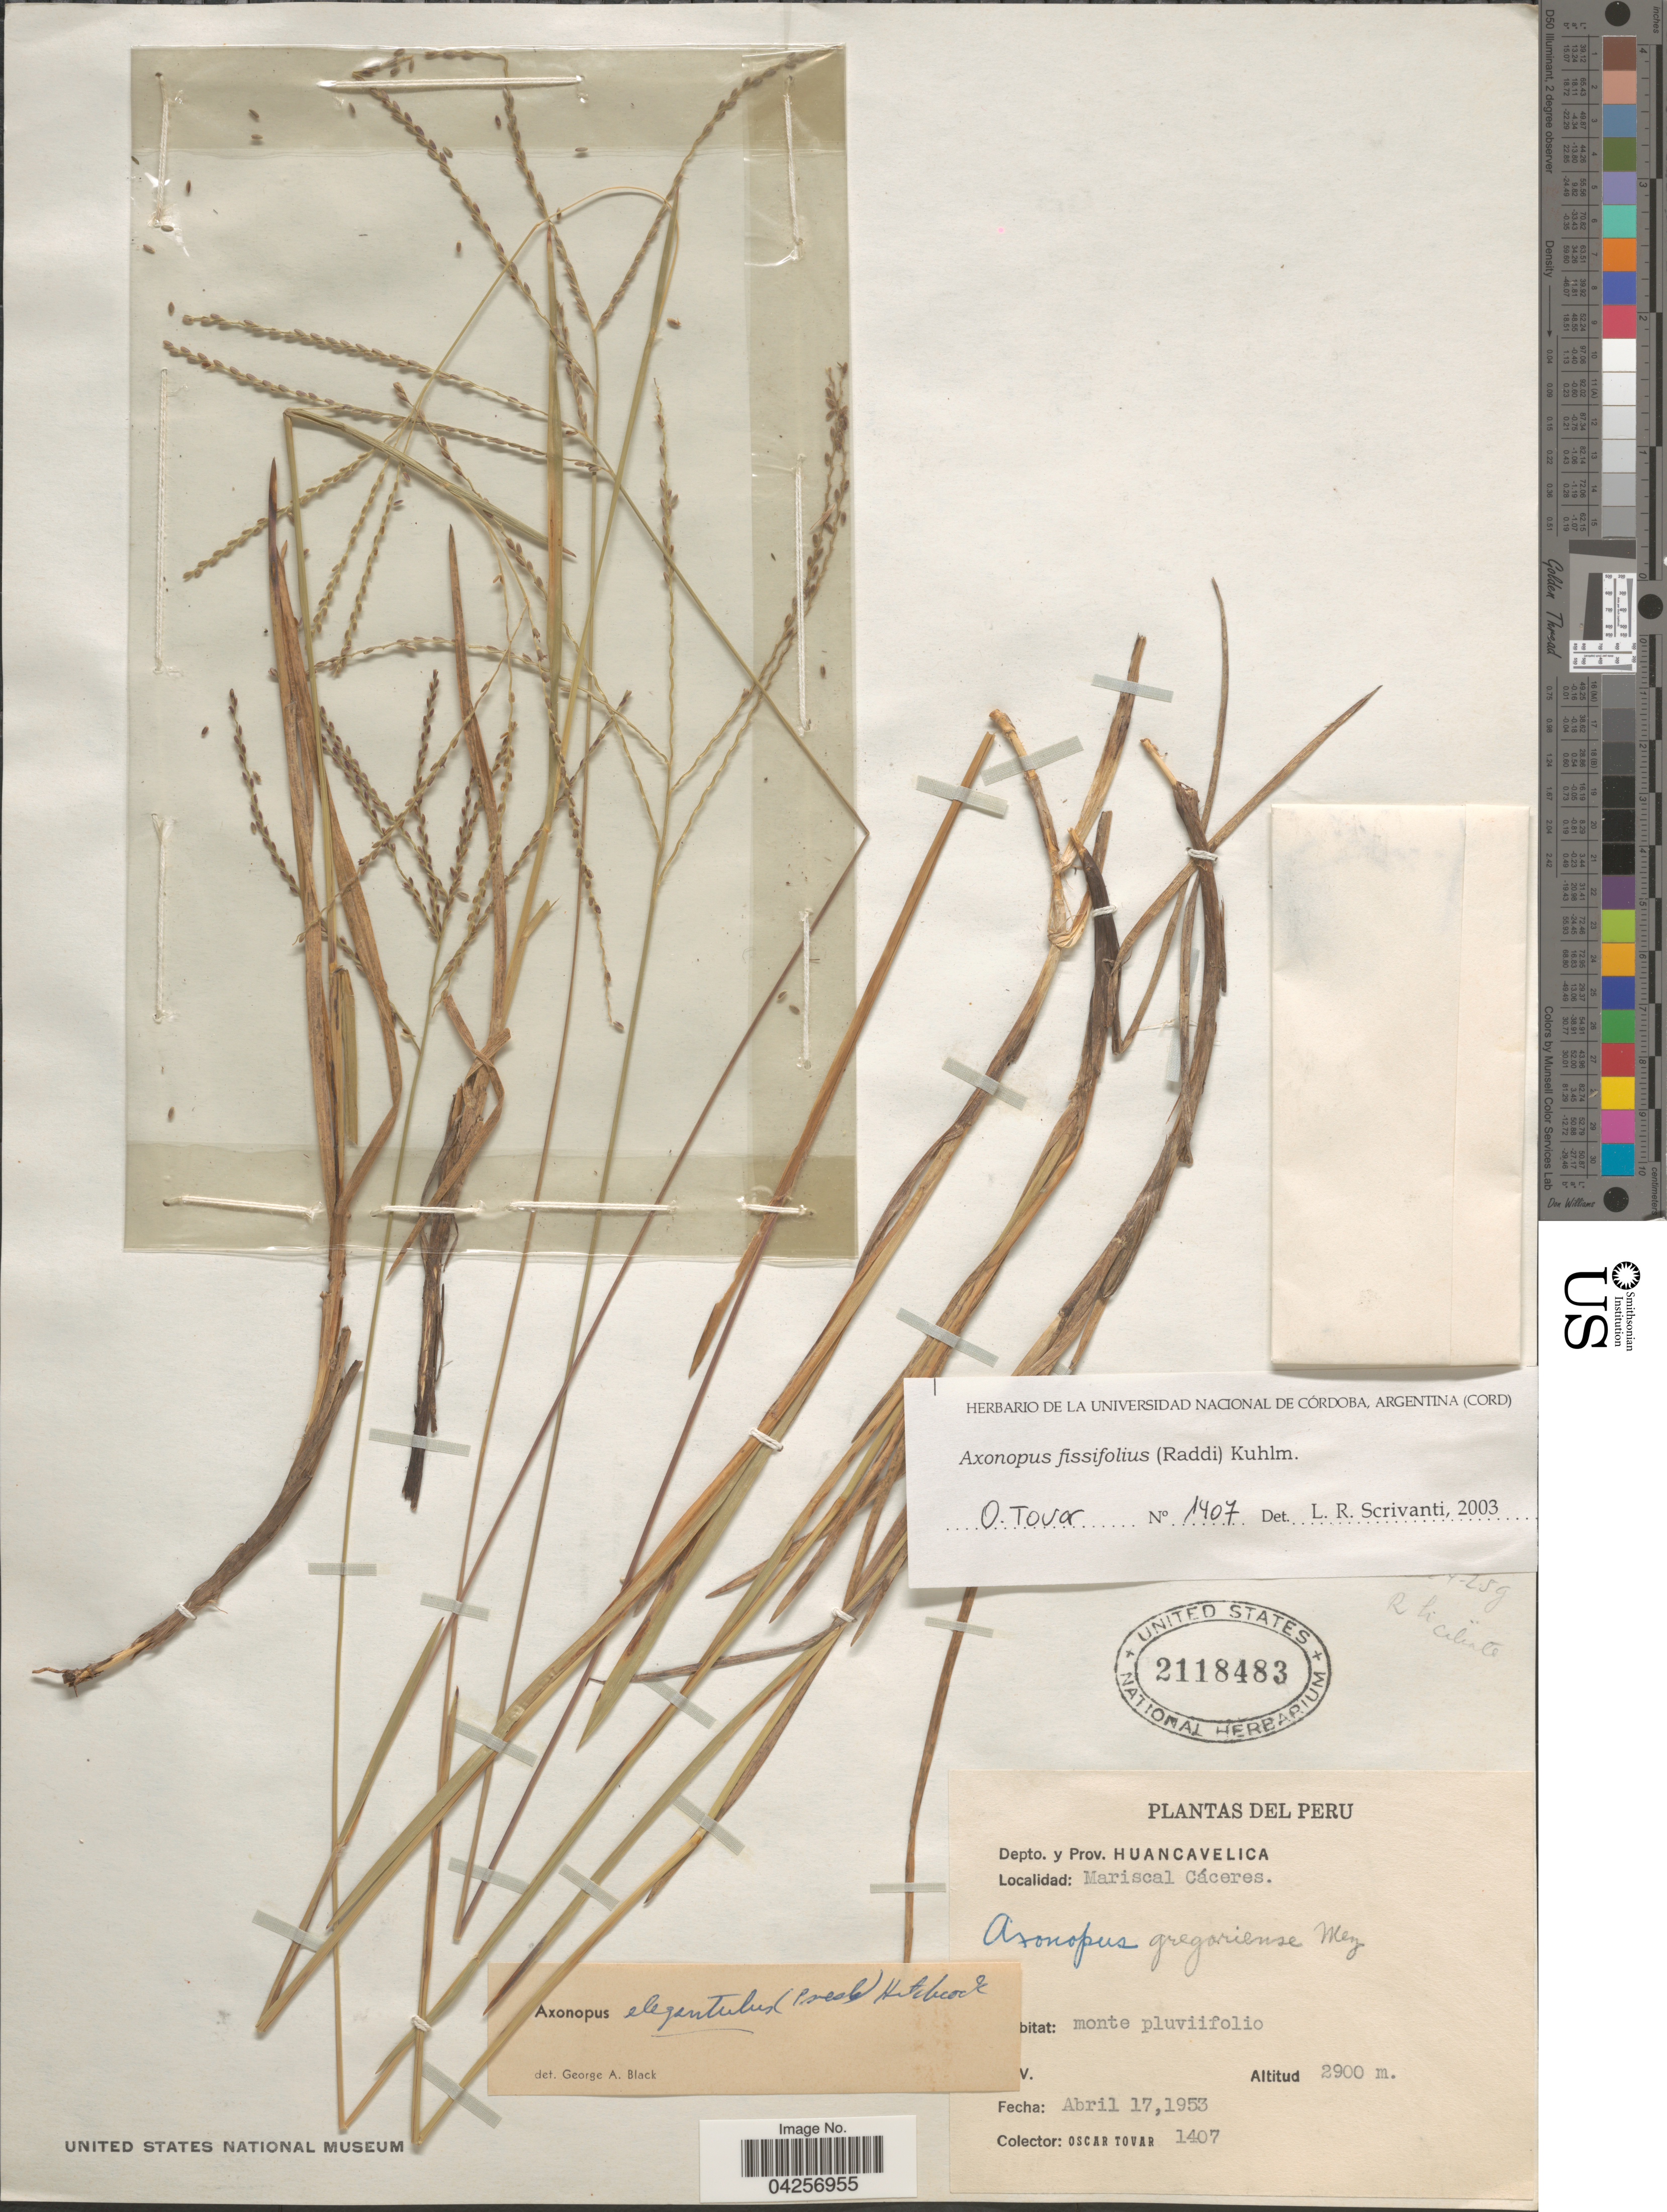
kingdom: Plantae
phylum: Tracheophyta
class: Liliopsida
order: Poales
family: Poaceae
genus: Axonopus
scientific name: Axonopus fissifolius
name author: (Raddi) Kuhlm.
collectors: O. Tovar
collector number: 1407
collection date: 1953-04-17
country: Peru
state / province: Huancavelica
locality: Depto. y Prov. Huanacavelica. Mariscal Cáceres.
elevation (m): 2900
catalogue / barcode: US 2118483